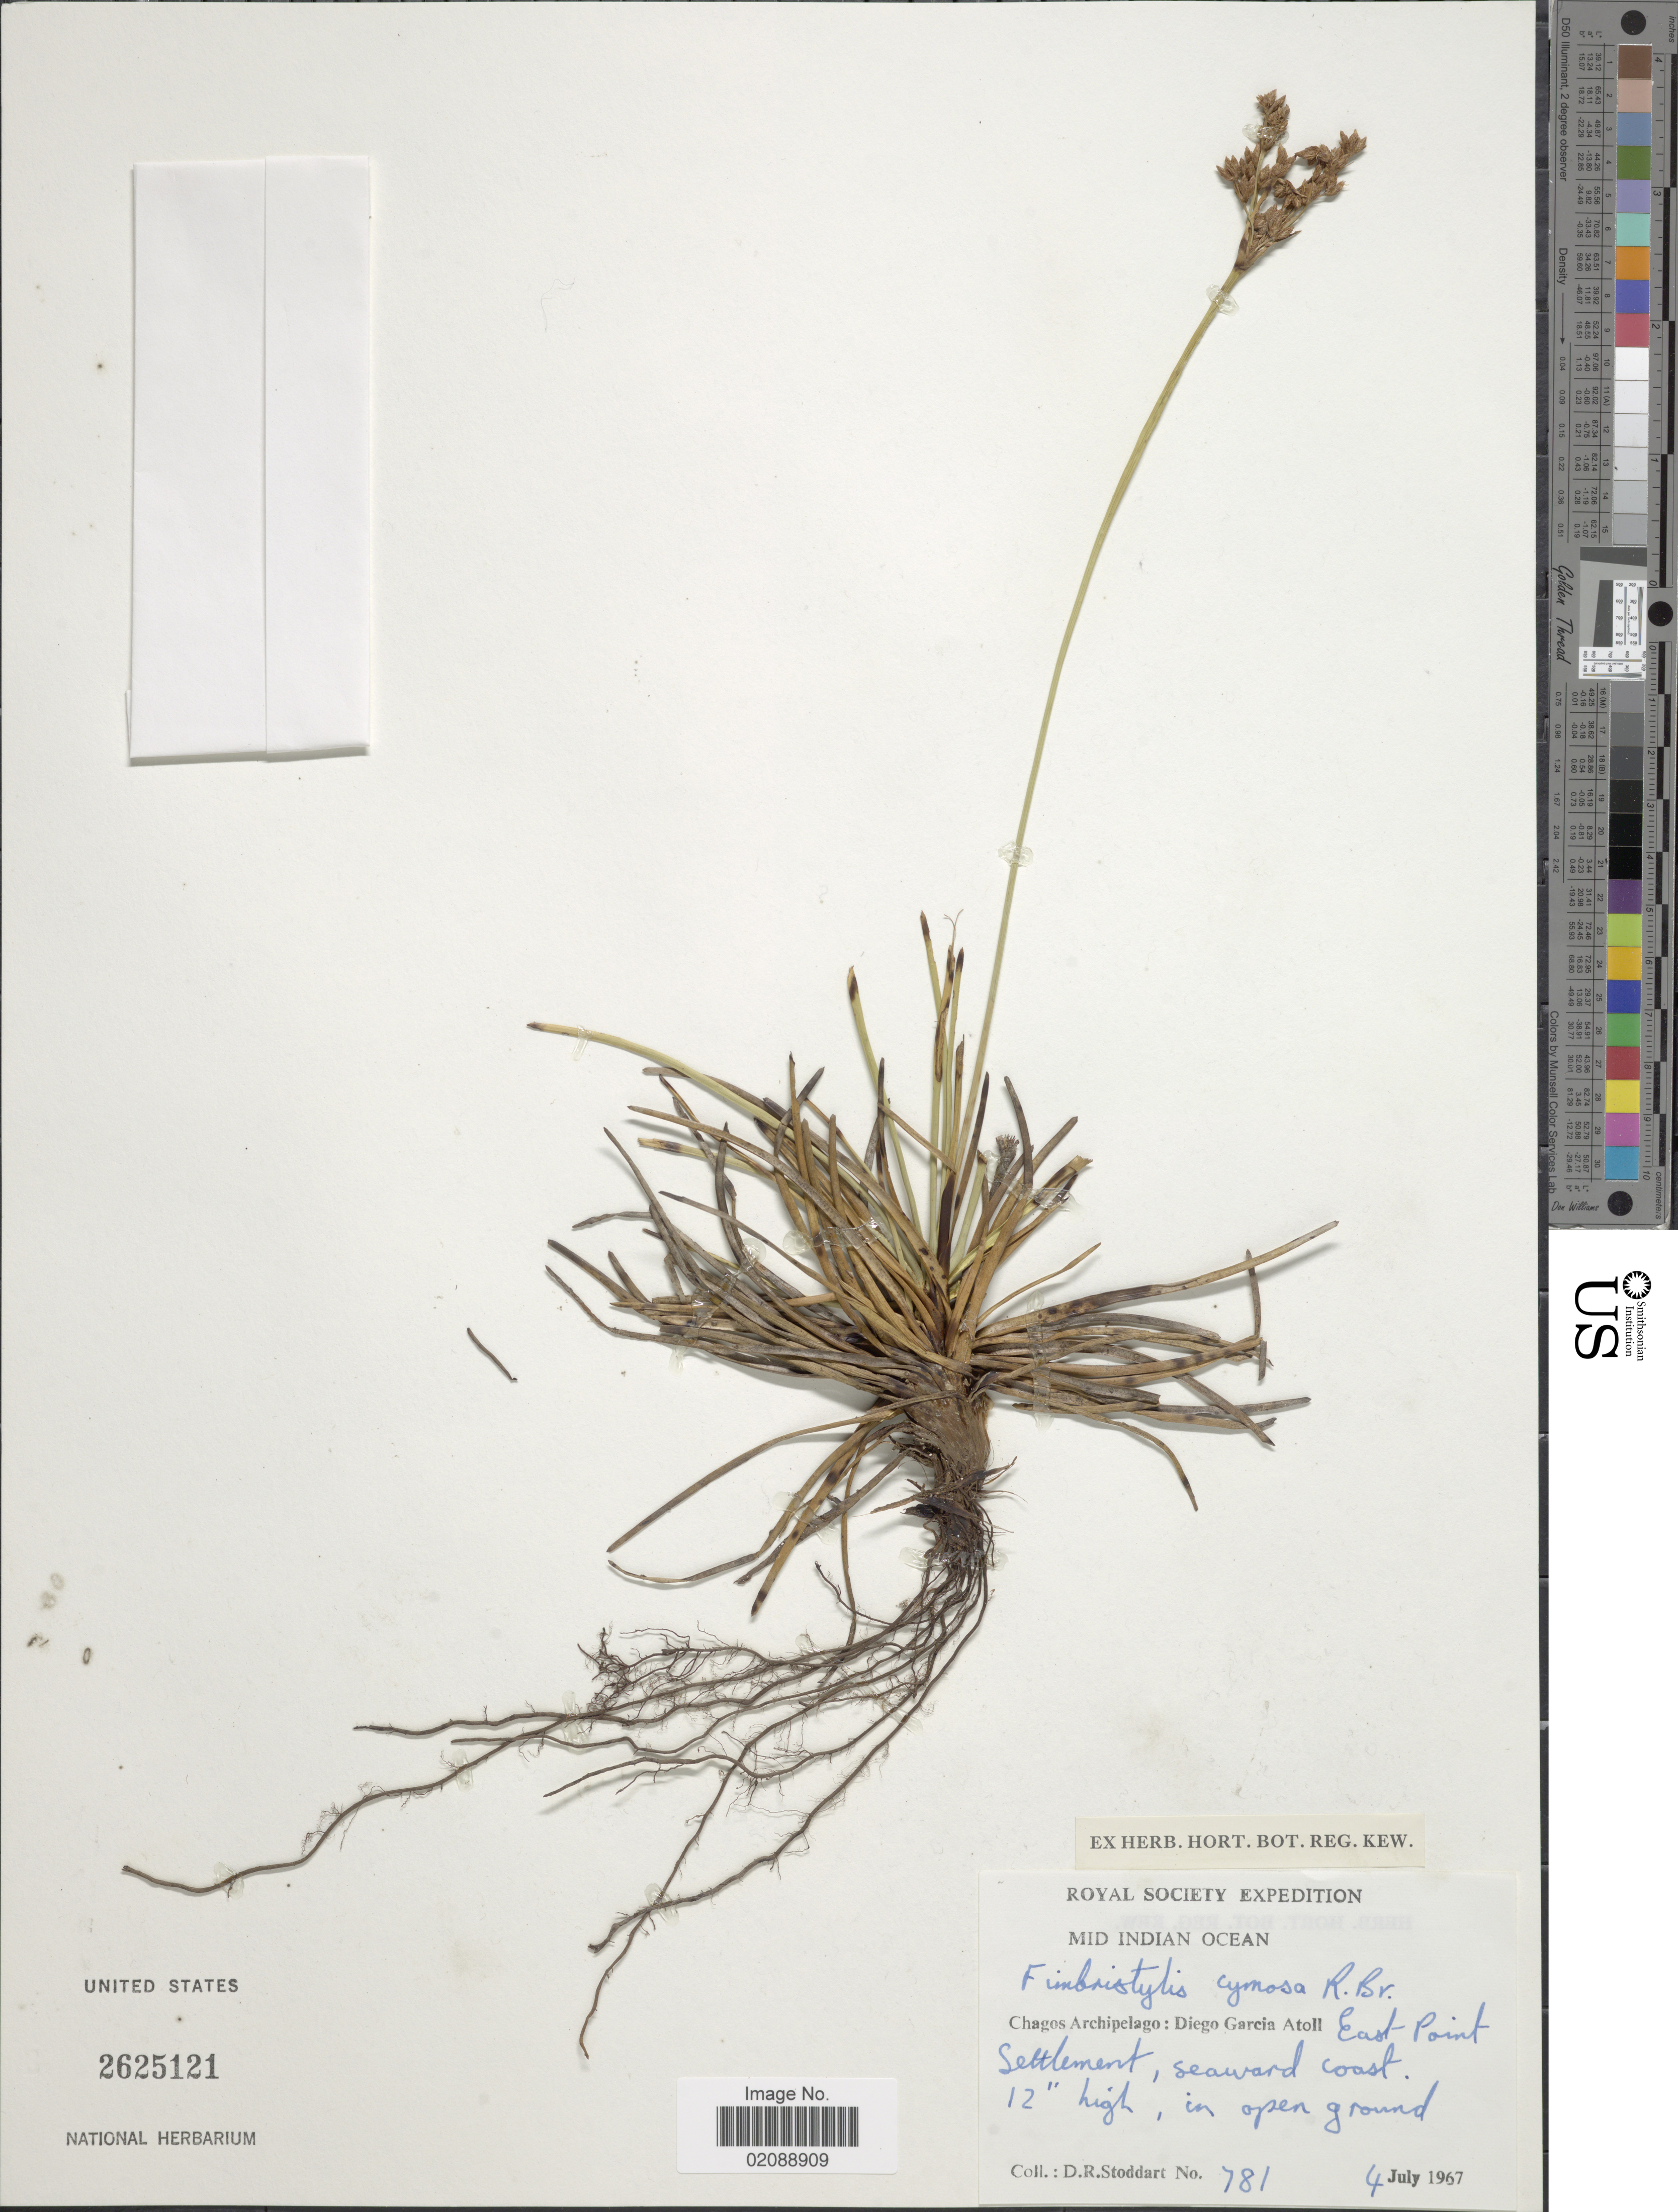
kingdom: Plantae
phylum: Tracheophyta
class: Liliopsida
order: Poales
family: Cyperaceae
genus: Fimbristylis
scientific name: Fimbristylis cymosa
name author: R. Br.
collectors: D. R. Stoddart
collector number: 781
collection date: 1967-07-04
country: British Indian Ocean Territory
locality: Mid Indian Ocean, Chagos Archipelagos: Diego Garcia Atoll, East-Point Settlement, seaward coast.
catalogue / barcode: US 2625121